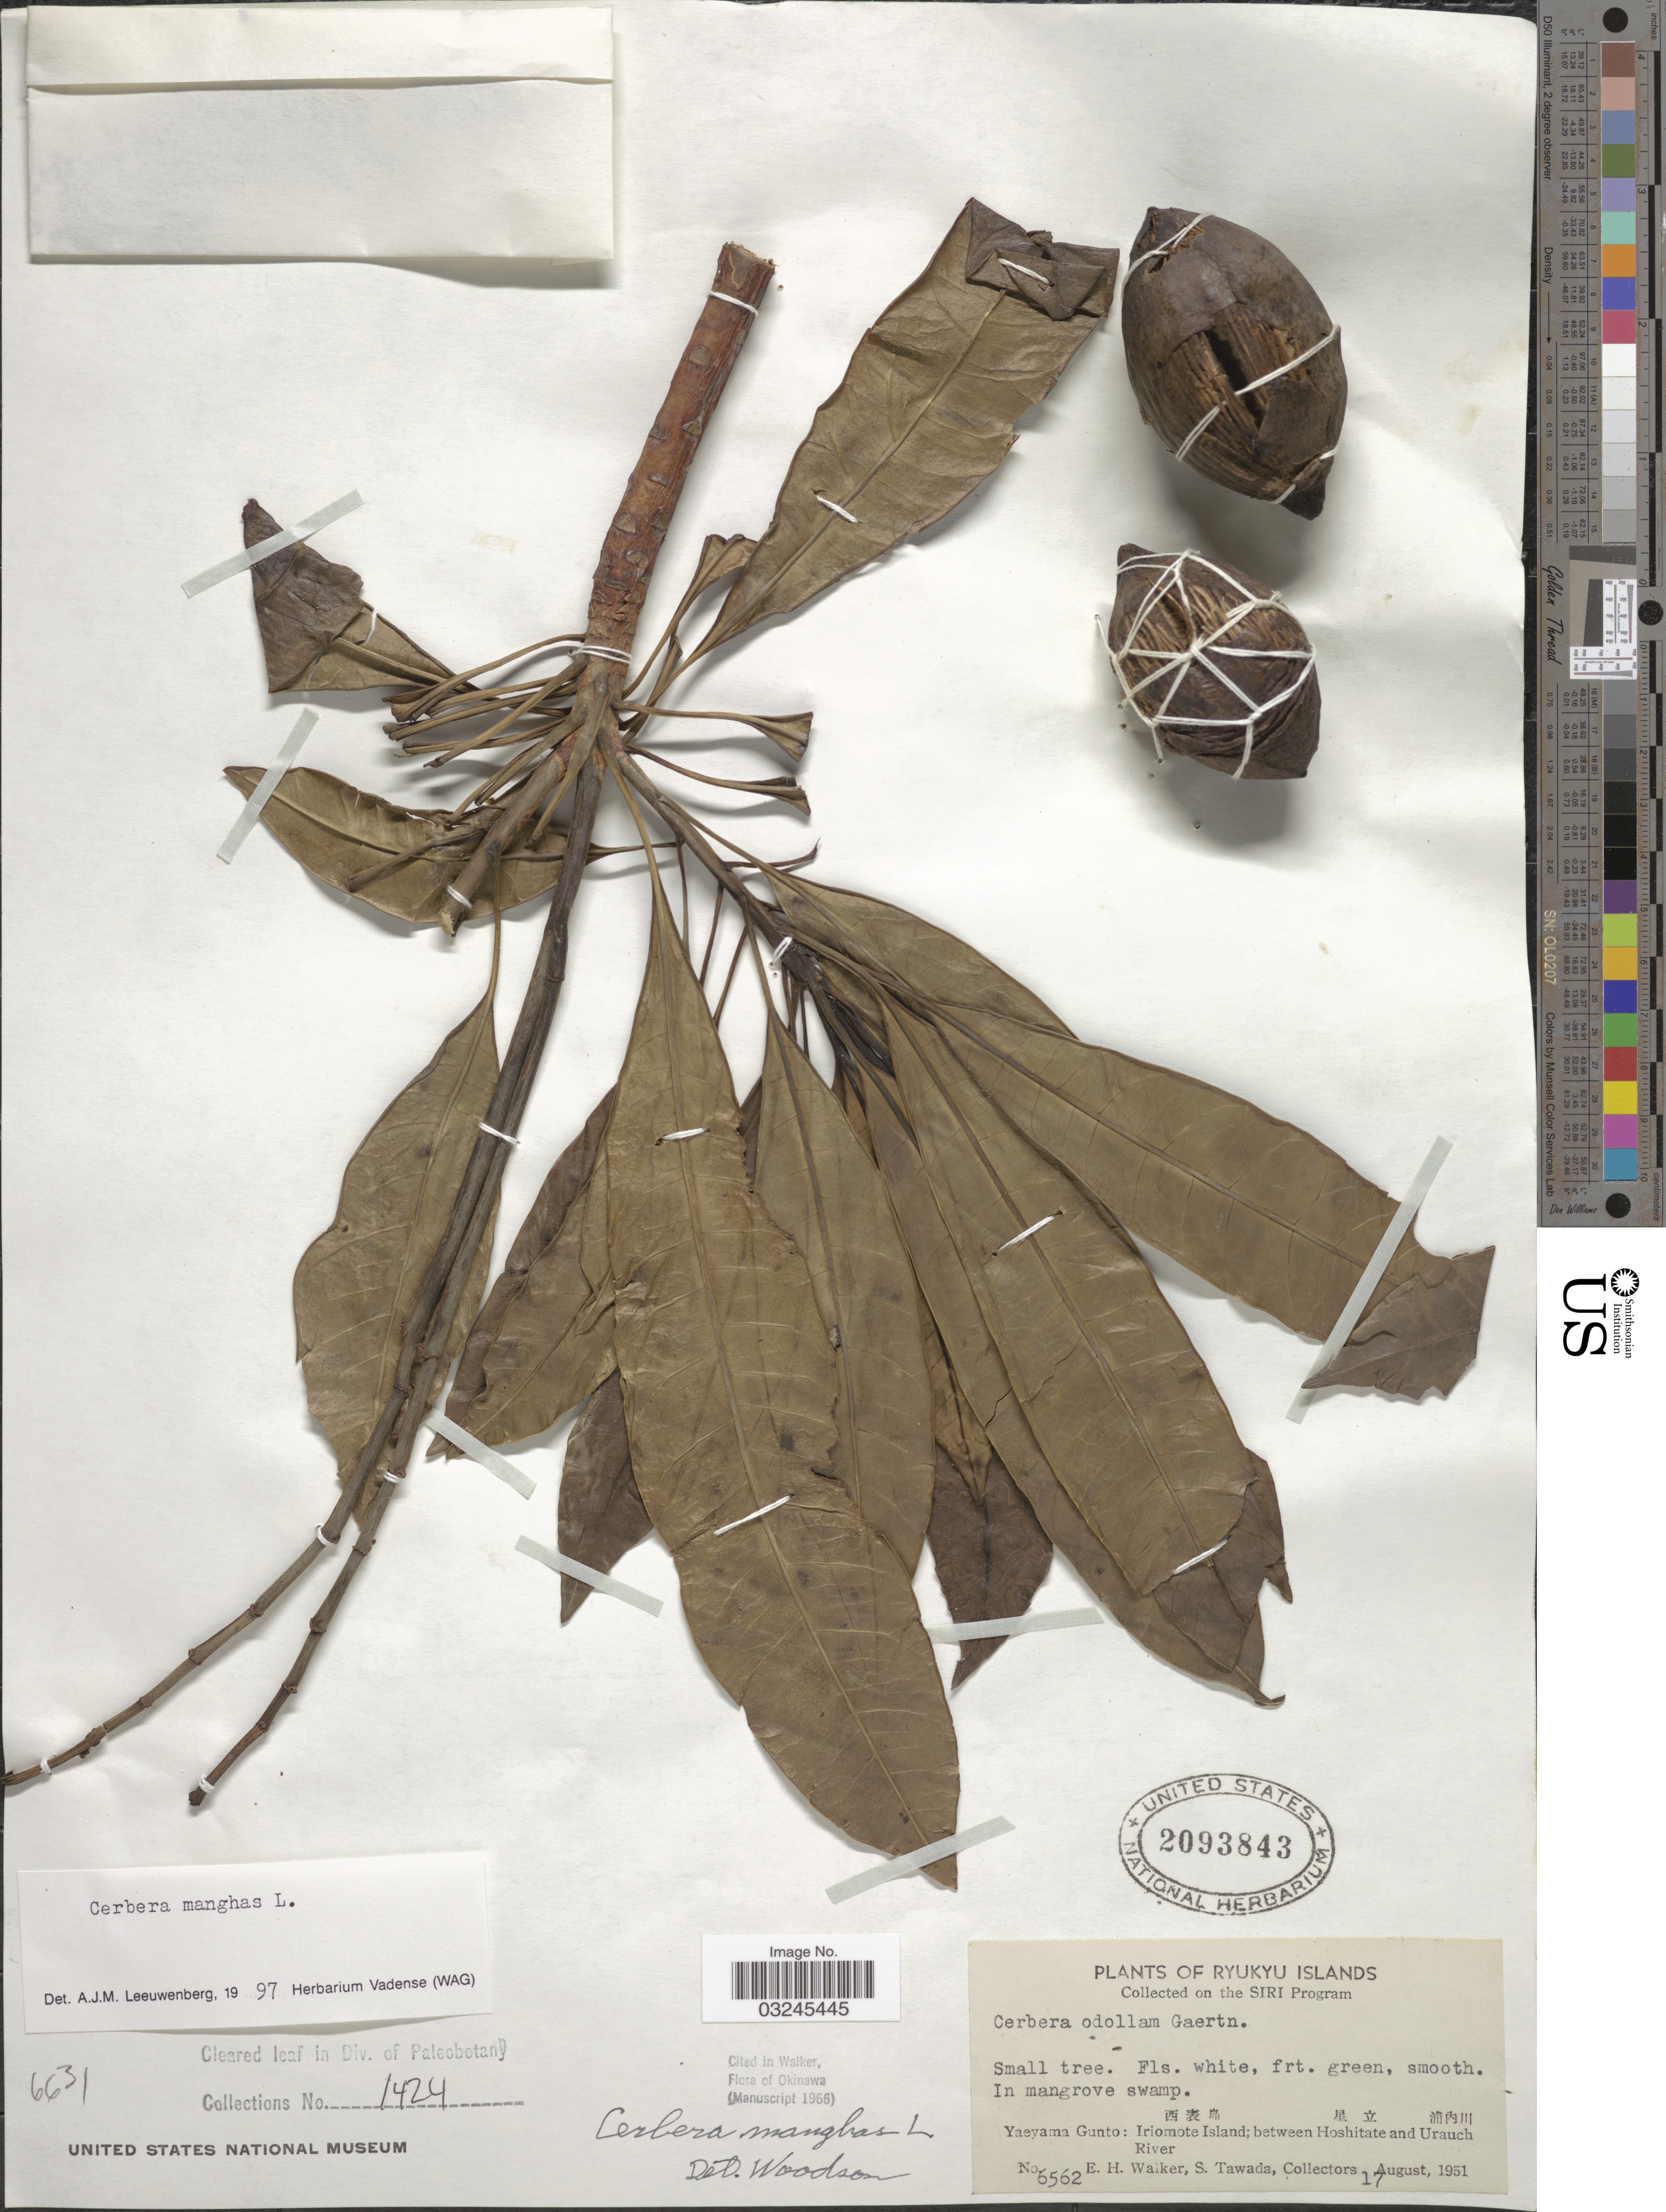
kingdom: Plantae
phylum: Tracheophyta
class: Magnoliopsida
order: Gentianales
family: Apocynaceae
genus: Cerbera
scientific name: Cerbera manghas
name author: L.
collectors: E. H. Walker & S. Tawada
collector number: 6562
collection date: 1951-08-17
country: Japan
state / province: Okinawa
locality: Ryukyu Islands. Yaeyama Gunto: Iriomote Island; between Hoshitate and Urauch River.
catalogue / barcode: US 2093843